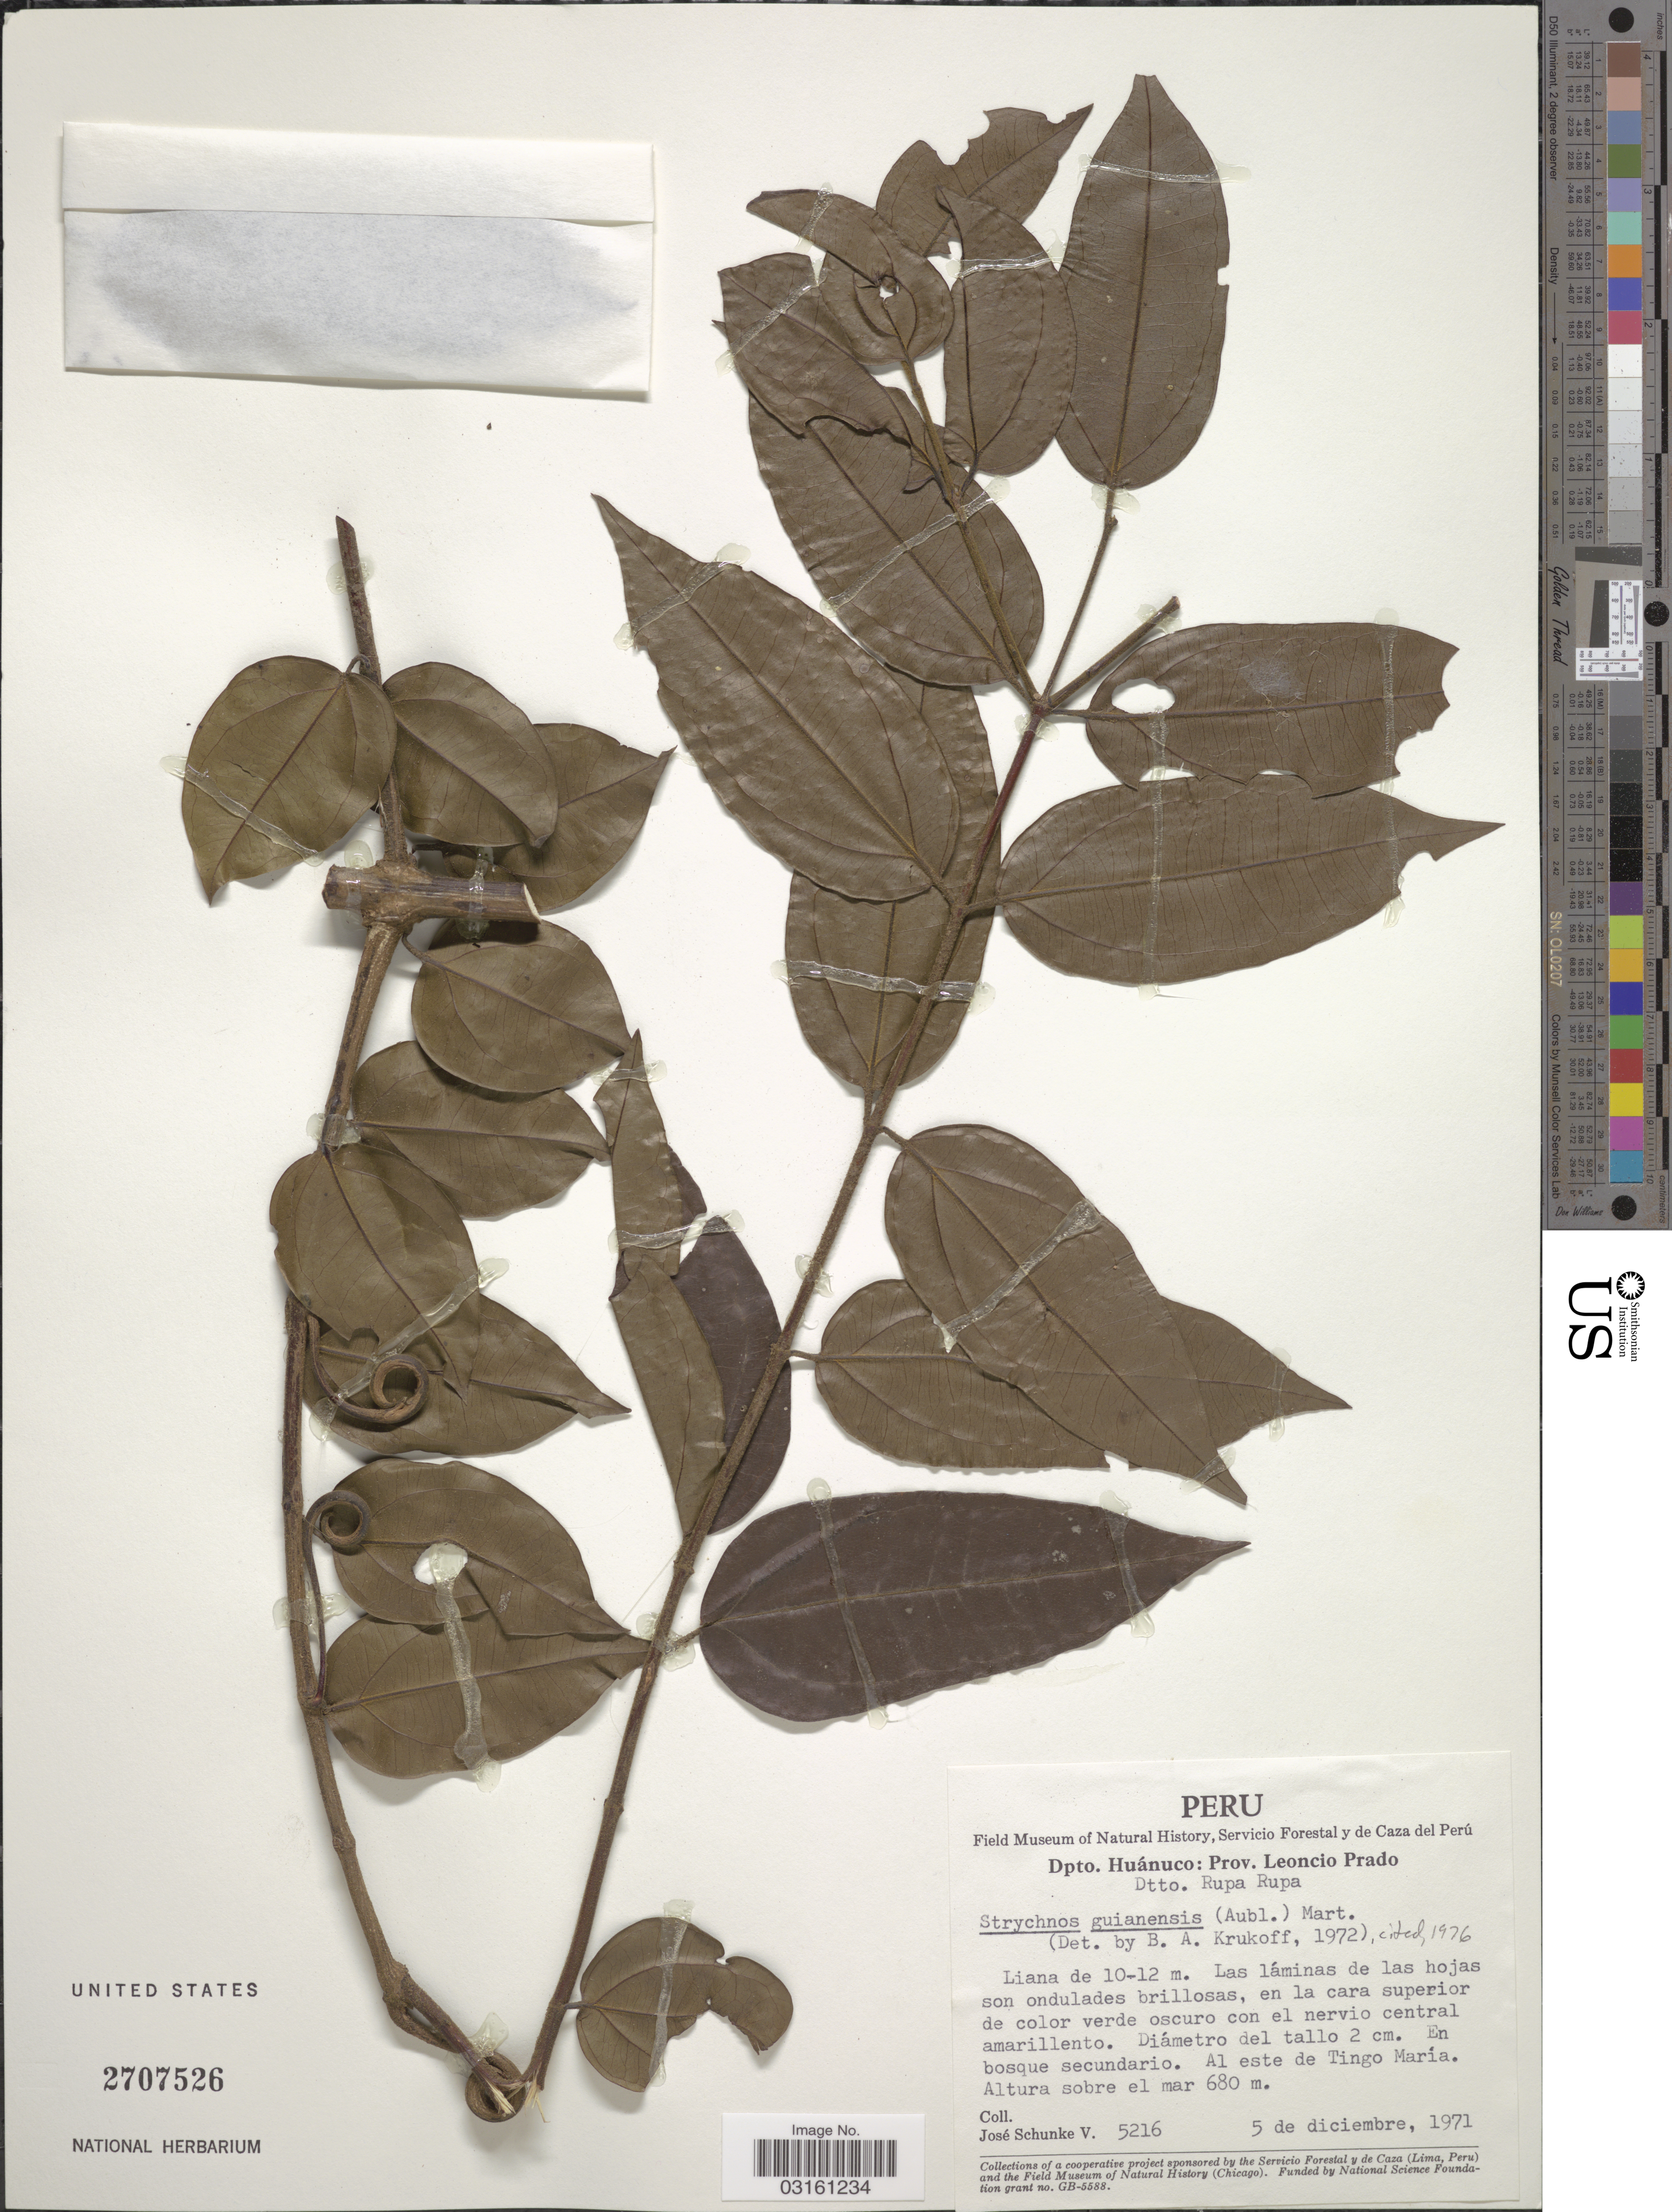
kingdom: Plantae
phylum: Tracheophyta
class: Magnoliopsida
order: Gentianales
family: Loganiaceae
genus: Strychnos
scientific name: Strychnos guianensis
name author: (Aubl.) Mart.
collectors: J. Schunke Vigo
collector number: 5216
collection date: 1971-12-05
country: Peru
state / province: Huánuco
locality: Dpto. Huánuco: Prov. Leoncio Prado, Dtto. Rupa Rupa, Al este de Tingo Maria.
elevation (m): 680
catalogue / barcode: US 2707526